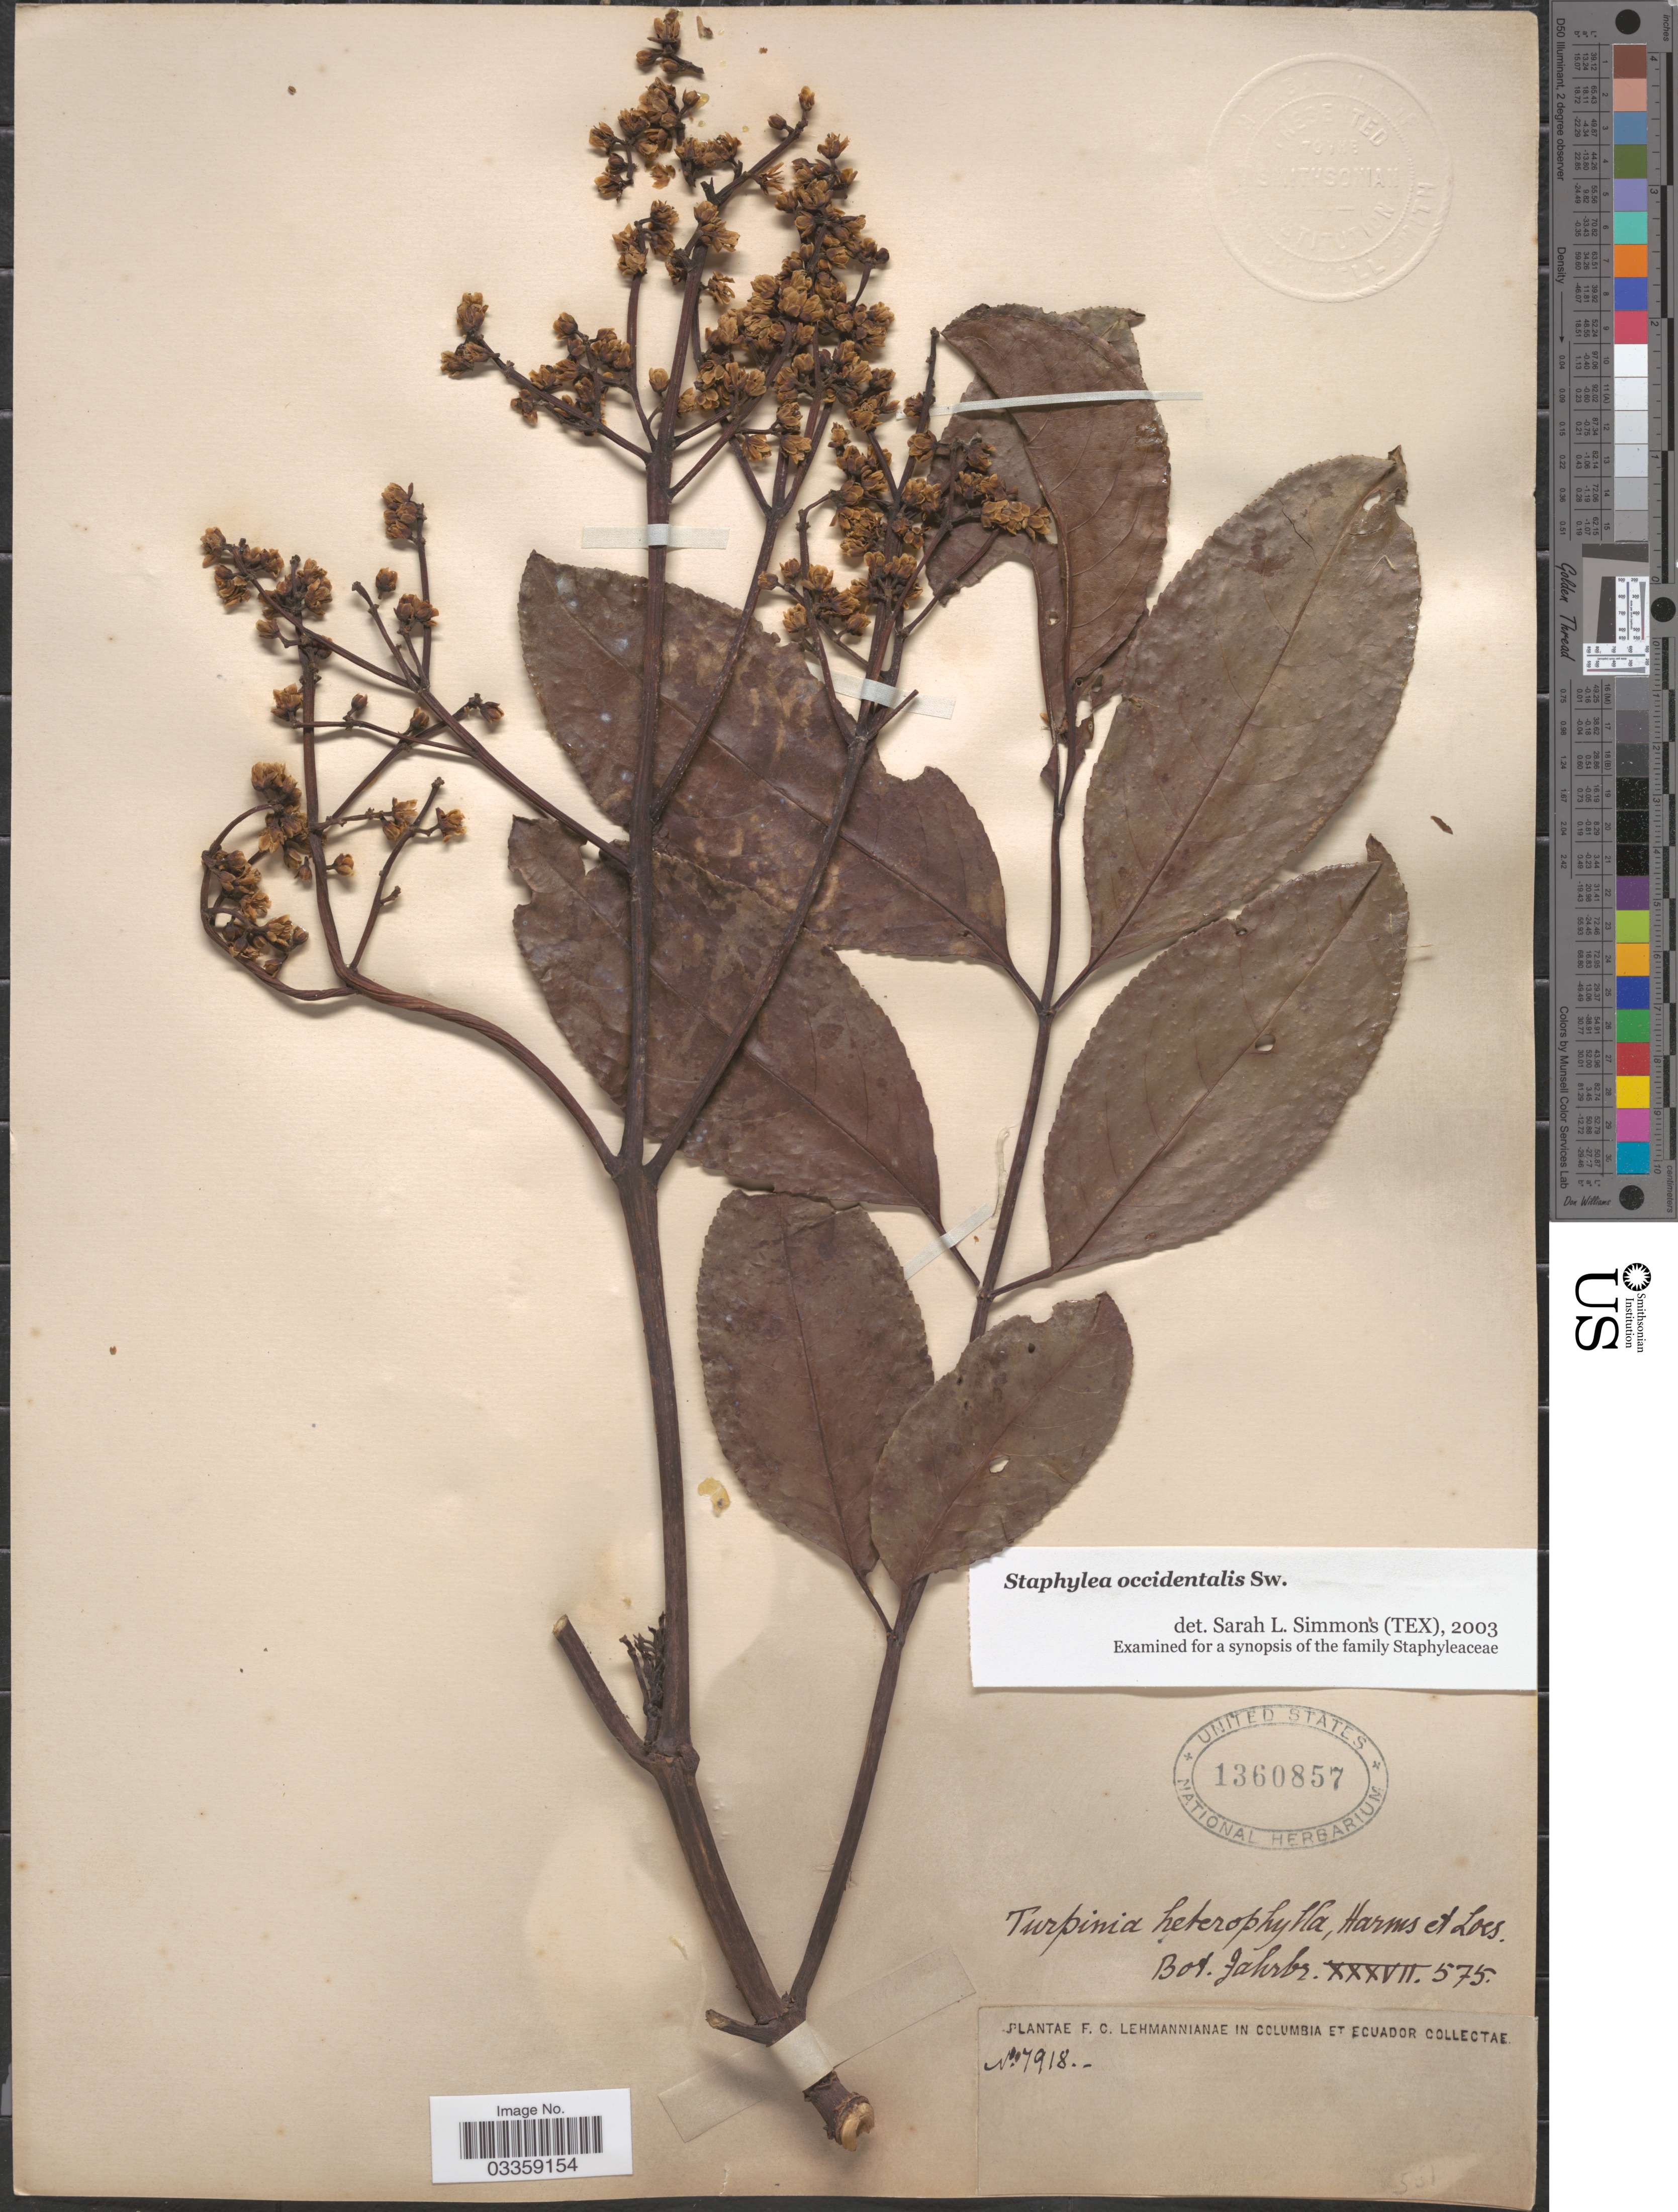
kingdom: Plantae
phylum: Tracheophyta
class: Magnoliopsida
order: Crossosomatales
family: Staphyleaceae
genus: Turpinia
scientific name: Turpinia occidentalis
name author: (Sw.) G. Don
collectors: F. C. Lehmann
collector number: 7918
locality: In Columbia et Ecuador.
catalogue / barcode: US 1360857